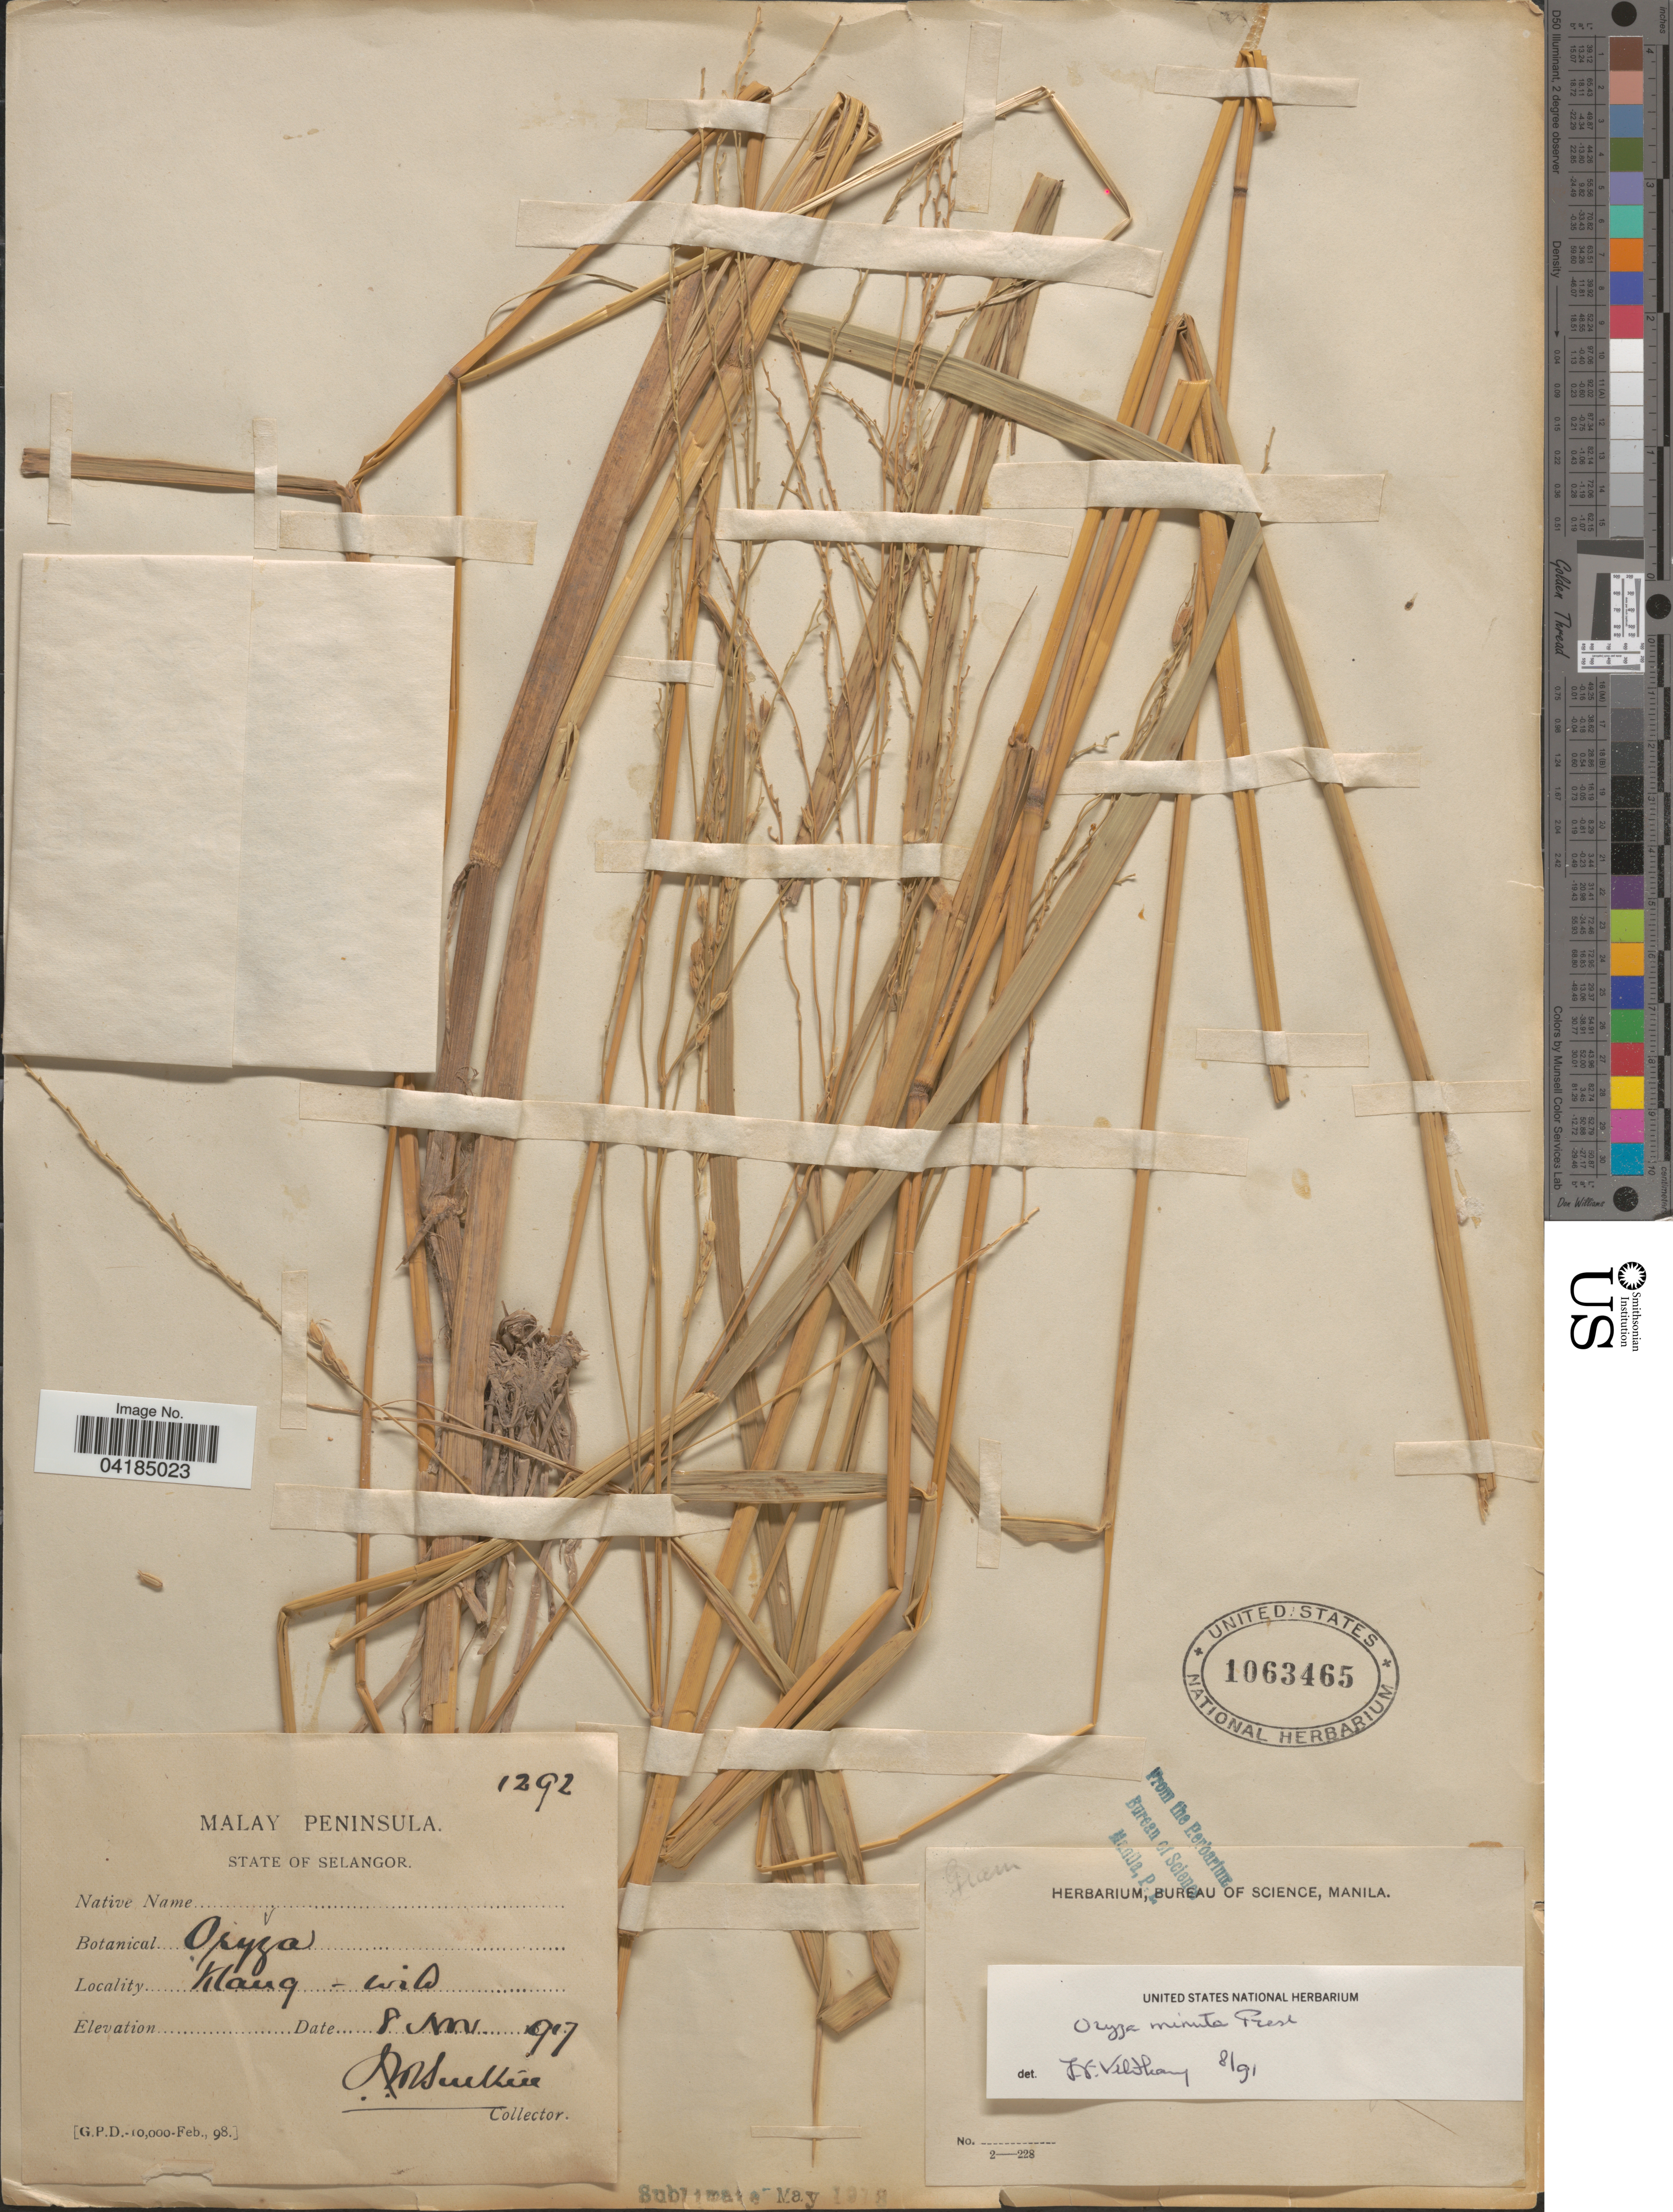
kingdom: Plantae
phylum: Tracheophyta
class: Liliopsida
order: Poales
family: Poaceae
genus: Oryza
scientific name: Oryza latifolia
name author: Desv.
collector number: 1292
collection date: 1917-11-08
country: Malaysia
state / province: Selangor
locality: Malay Peninsula. Klaug - wild.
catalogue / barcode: US 1063465